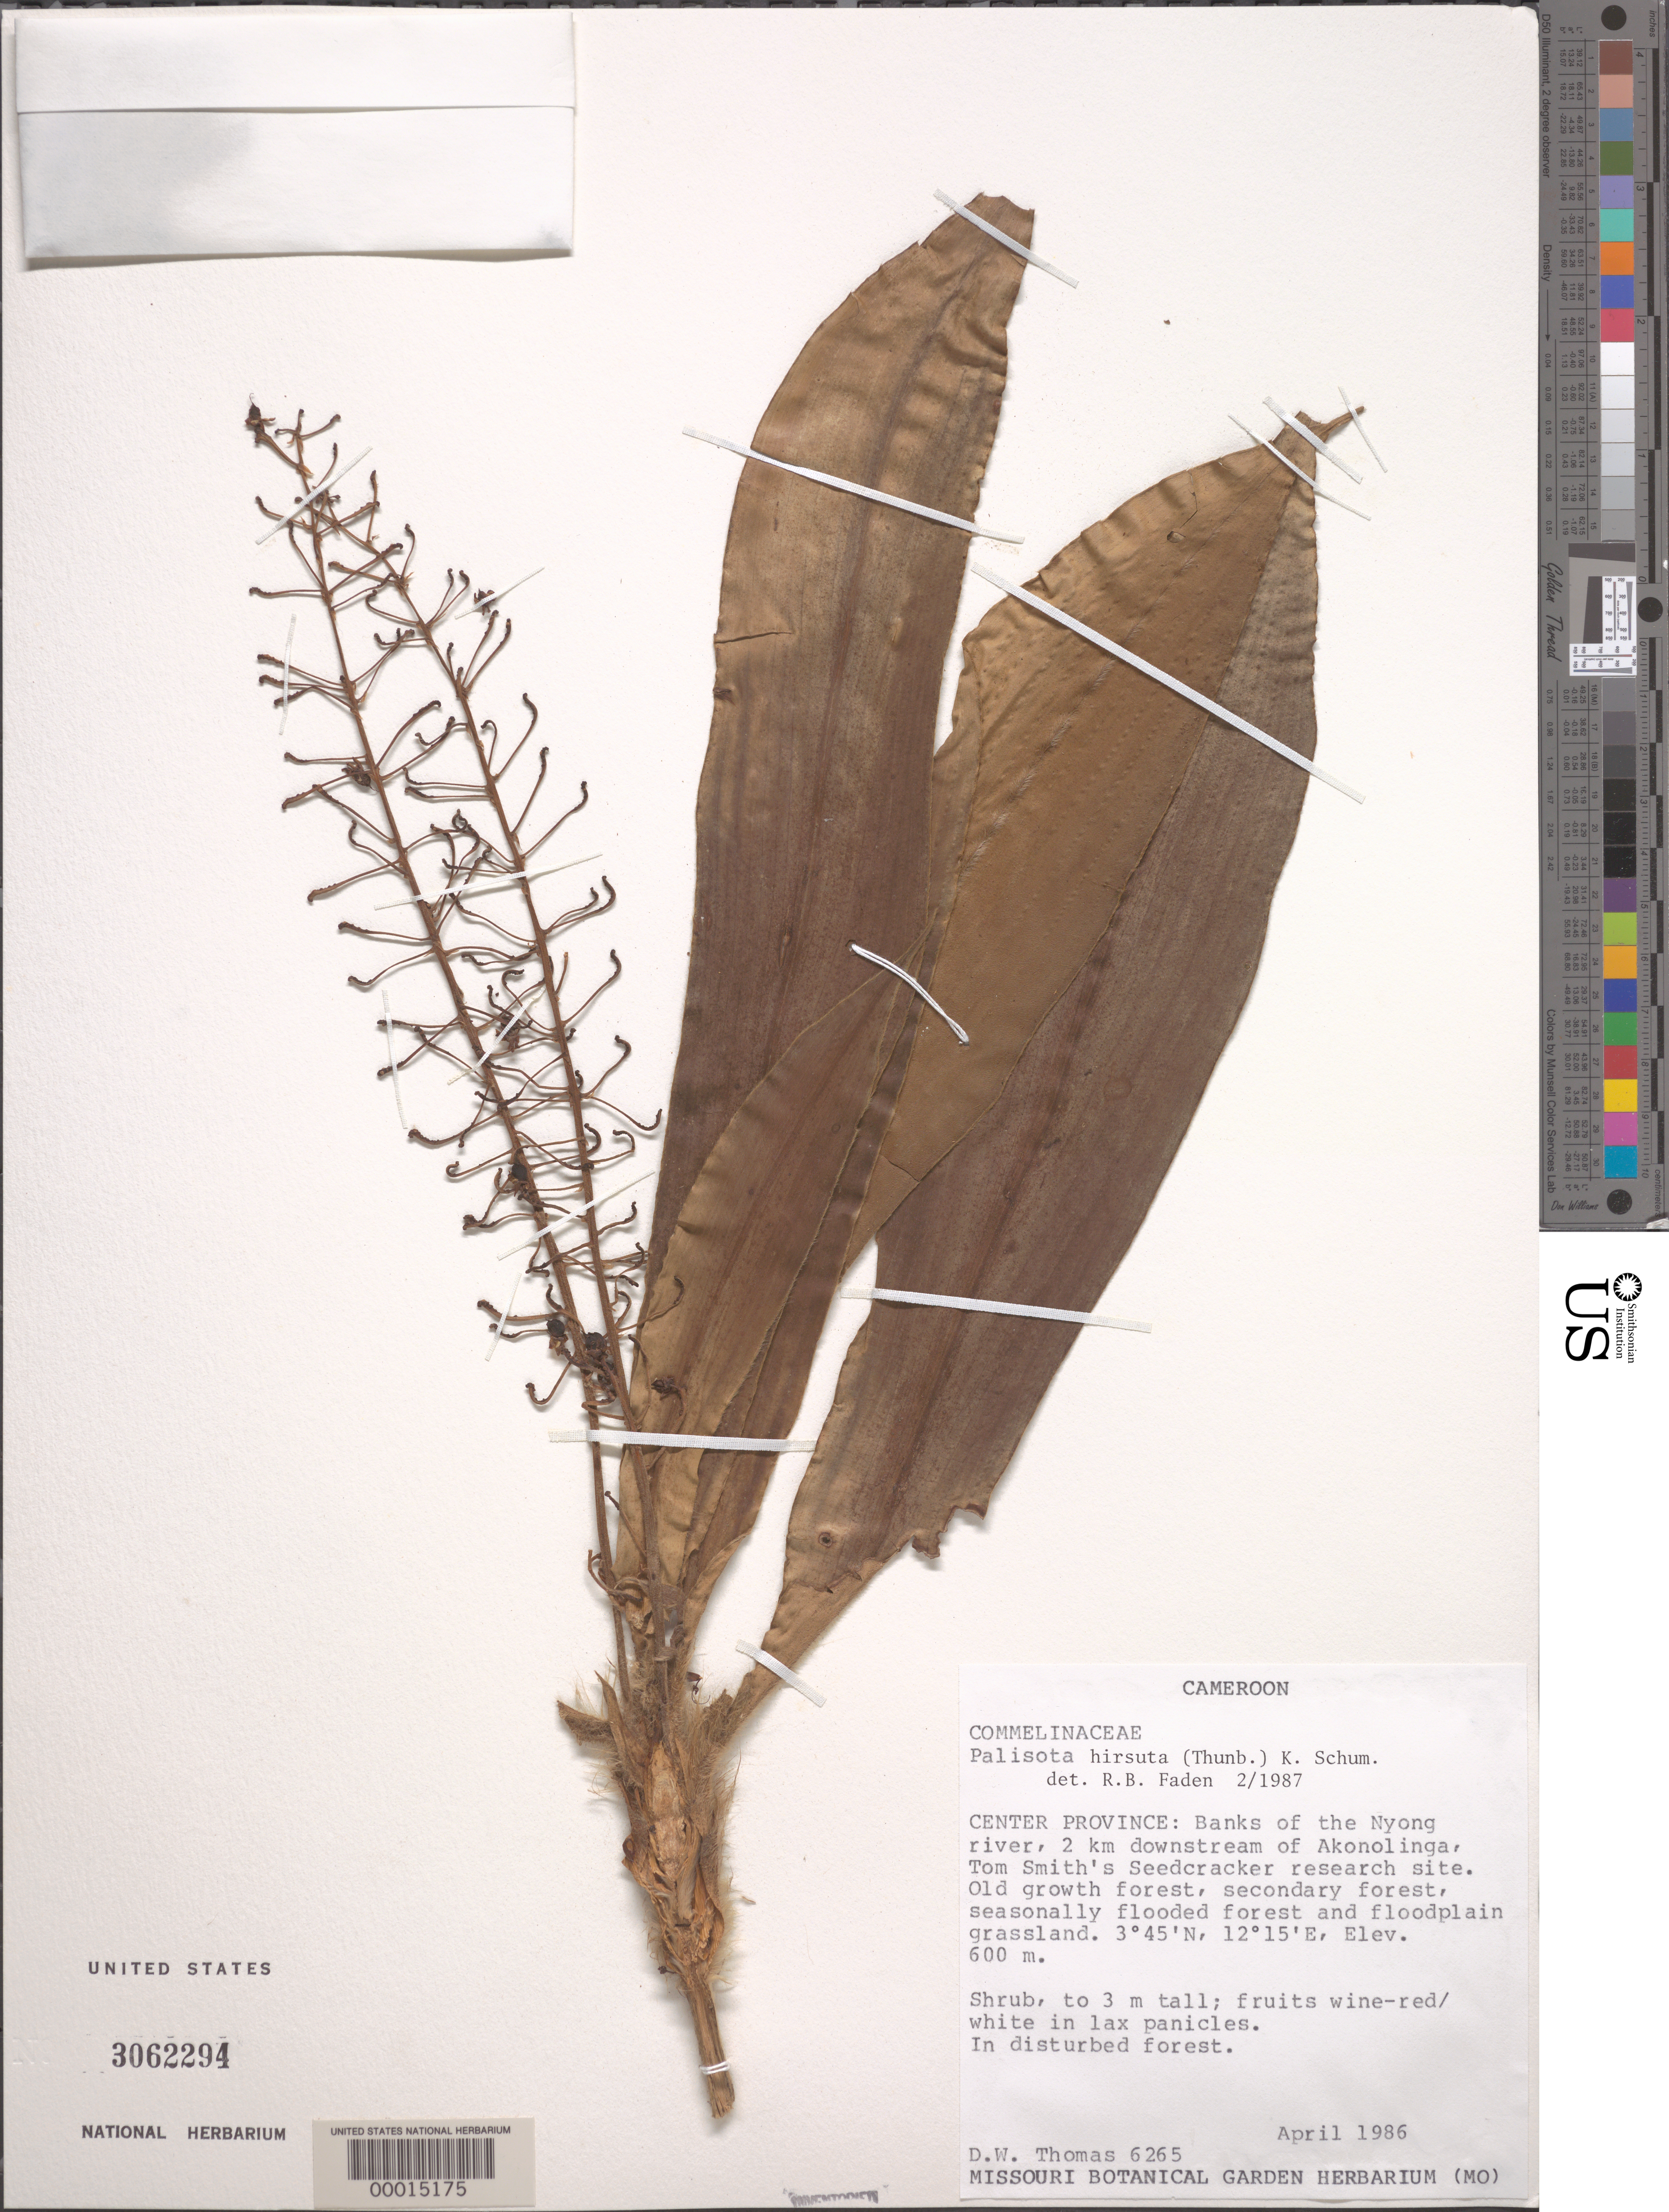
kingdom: Plantae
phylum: Tracheophyta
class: Liliopsida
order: Commelinales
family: Commelinaceae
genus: Palisota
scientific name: Palisota hirsuta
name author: (Thunb.) K. Schum.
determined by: Faden, Robert B., (US), Smithsonian Institution - National Museum of Natural History (UNITED STATES)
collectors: D. W. Thomas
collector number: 6265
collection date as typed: Apr 1986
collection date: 1986-04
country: Cameroon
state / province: Centre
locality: Nyong river, 2 km downstream of Akonolinga, Tom Smith's Seedcracker research site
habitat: Seasonally inundated forest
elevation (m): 600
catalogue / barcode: US 3062294